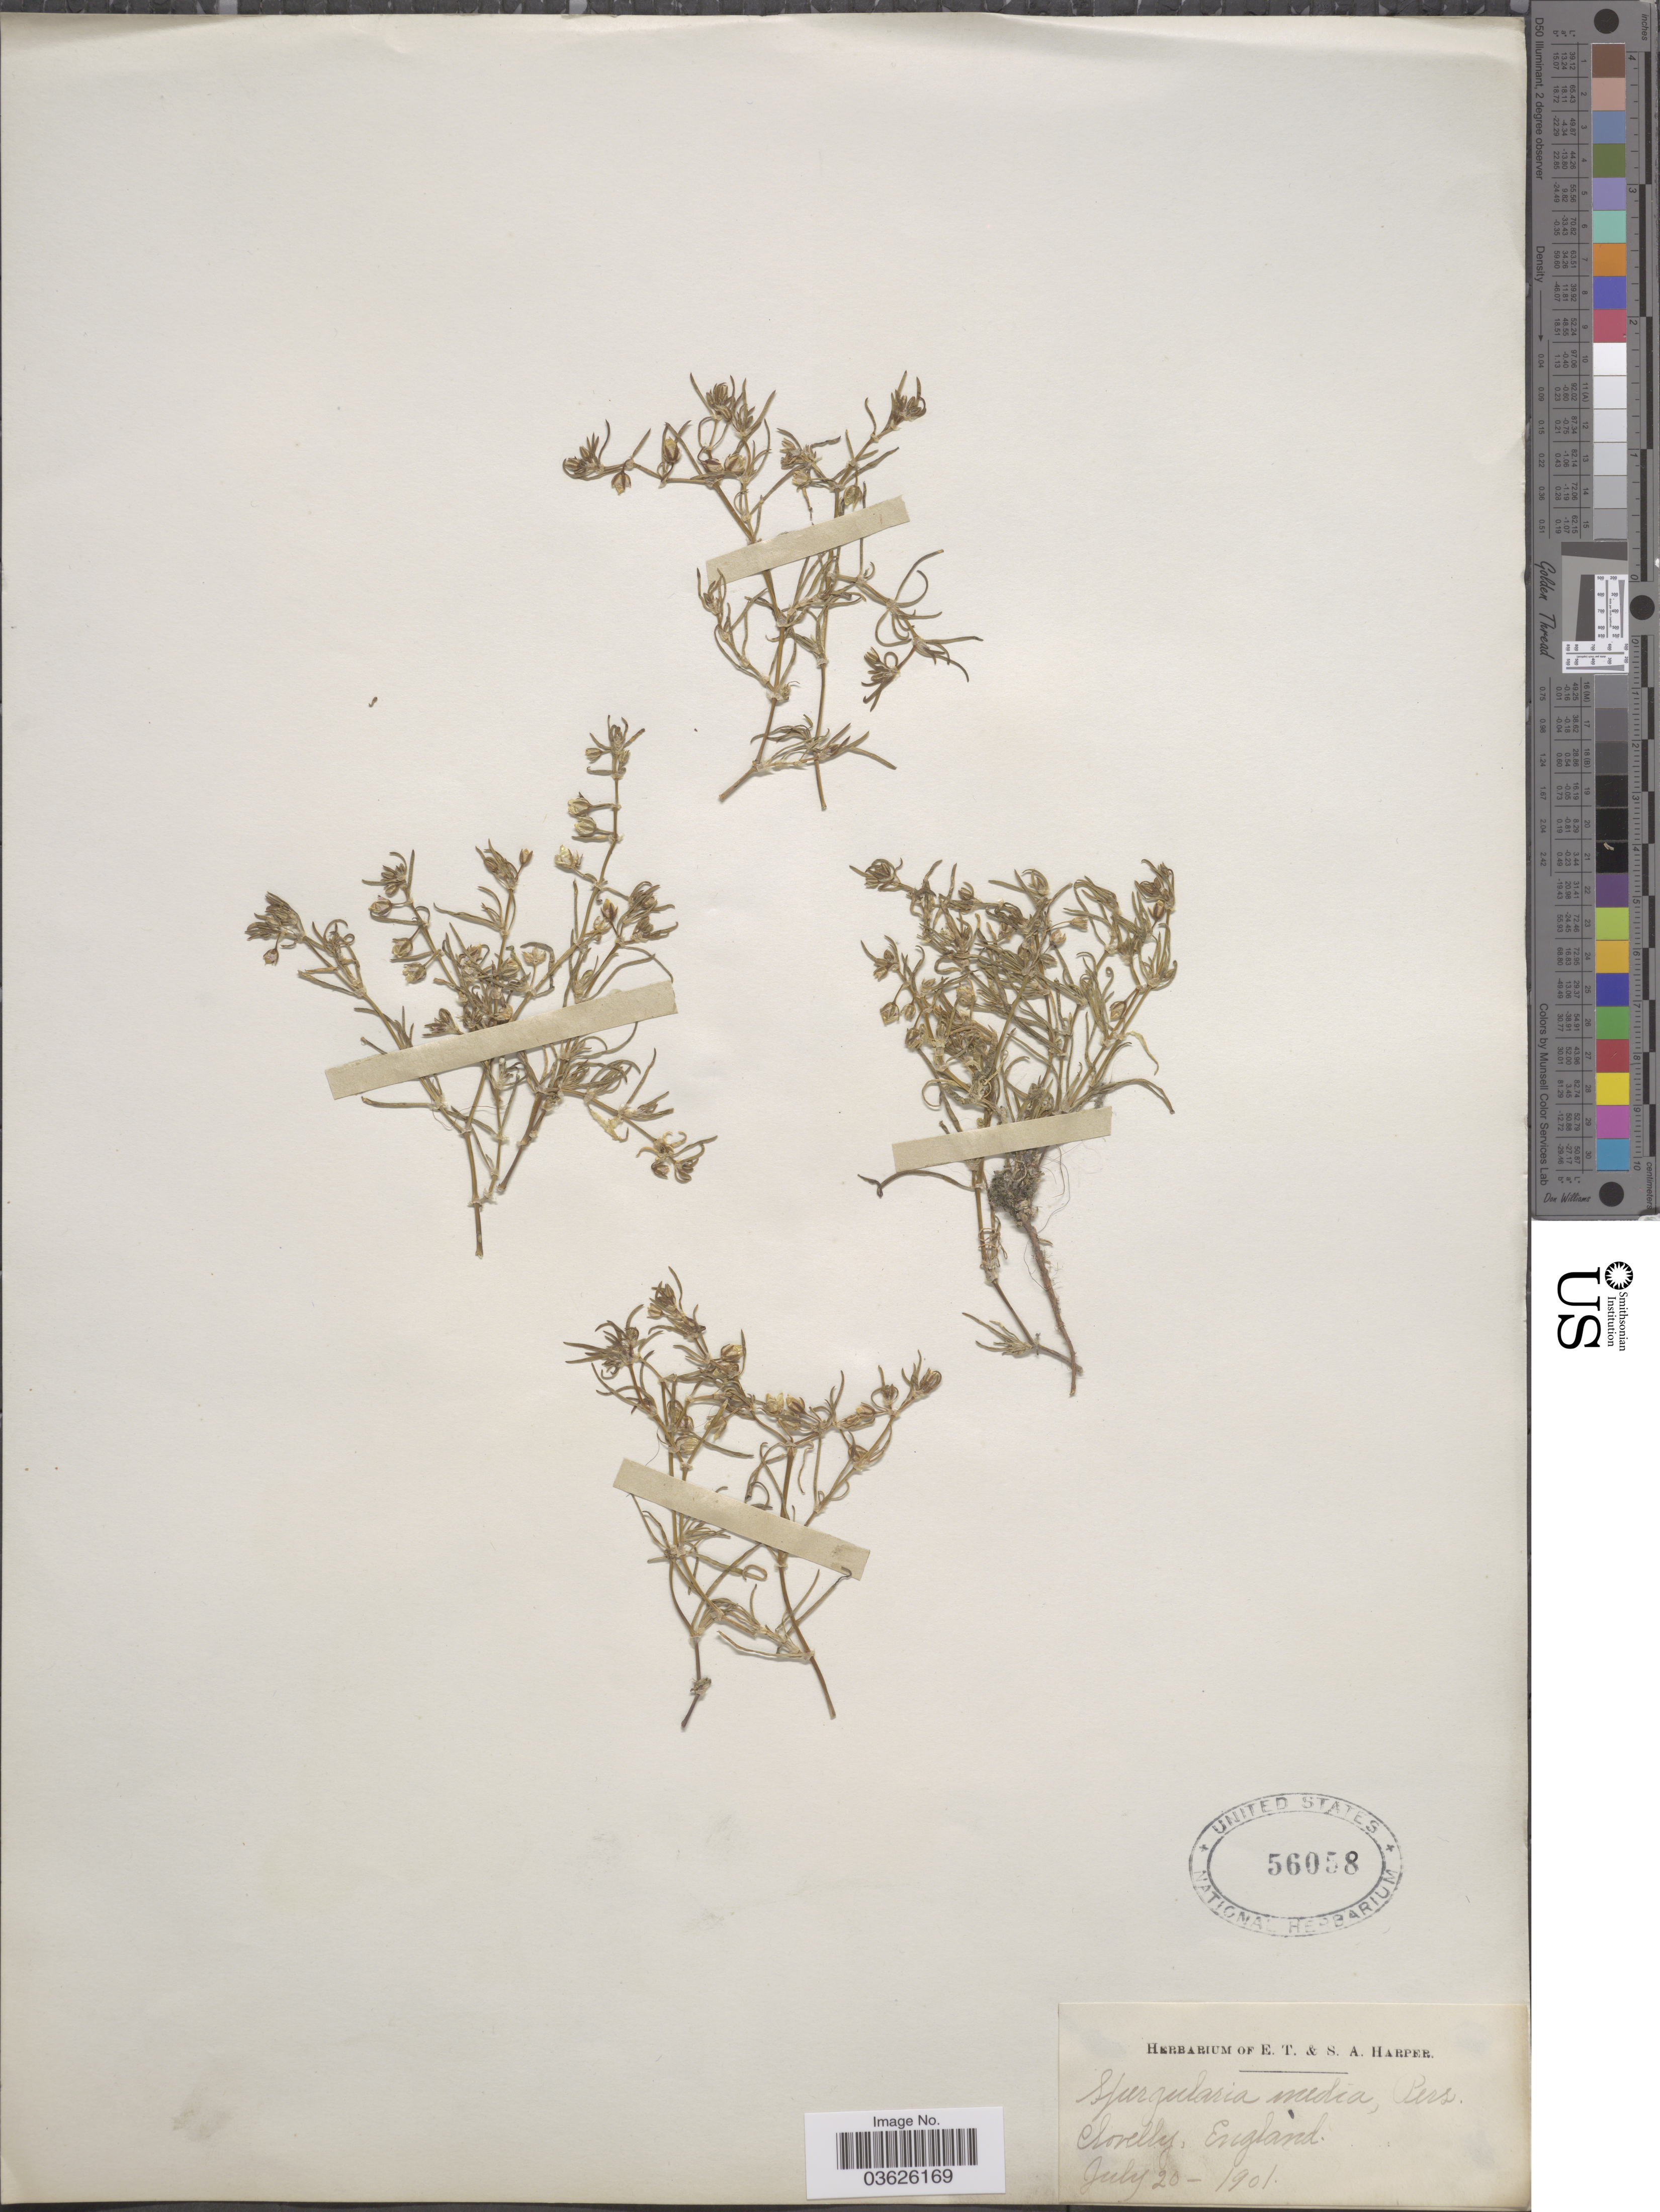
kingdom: Plantae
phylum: Tracheophyta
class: Magnoliopsida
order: Caryophyllales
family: Caryophyllaceae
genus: Tissa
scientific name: Tissa media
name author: Reiche & Johow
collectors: ex herb. of E. T. & S. A. Harper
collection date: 1901-07-20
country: United Kingdom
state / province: England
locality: Clovelly.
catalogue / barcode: US 56058